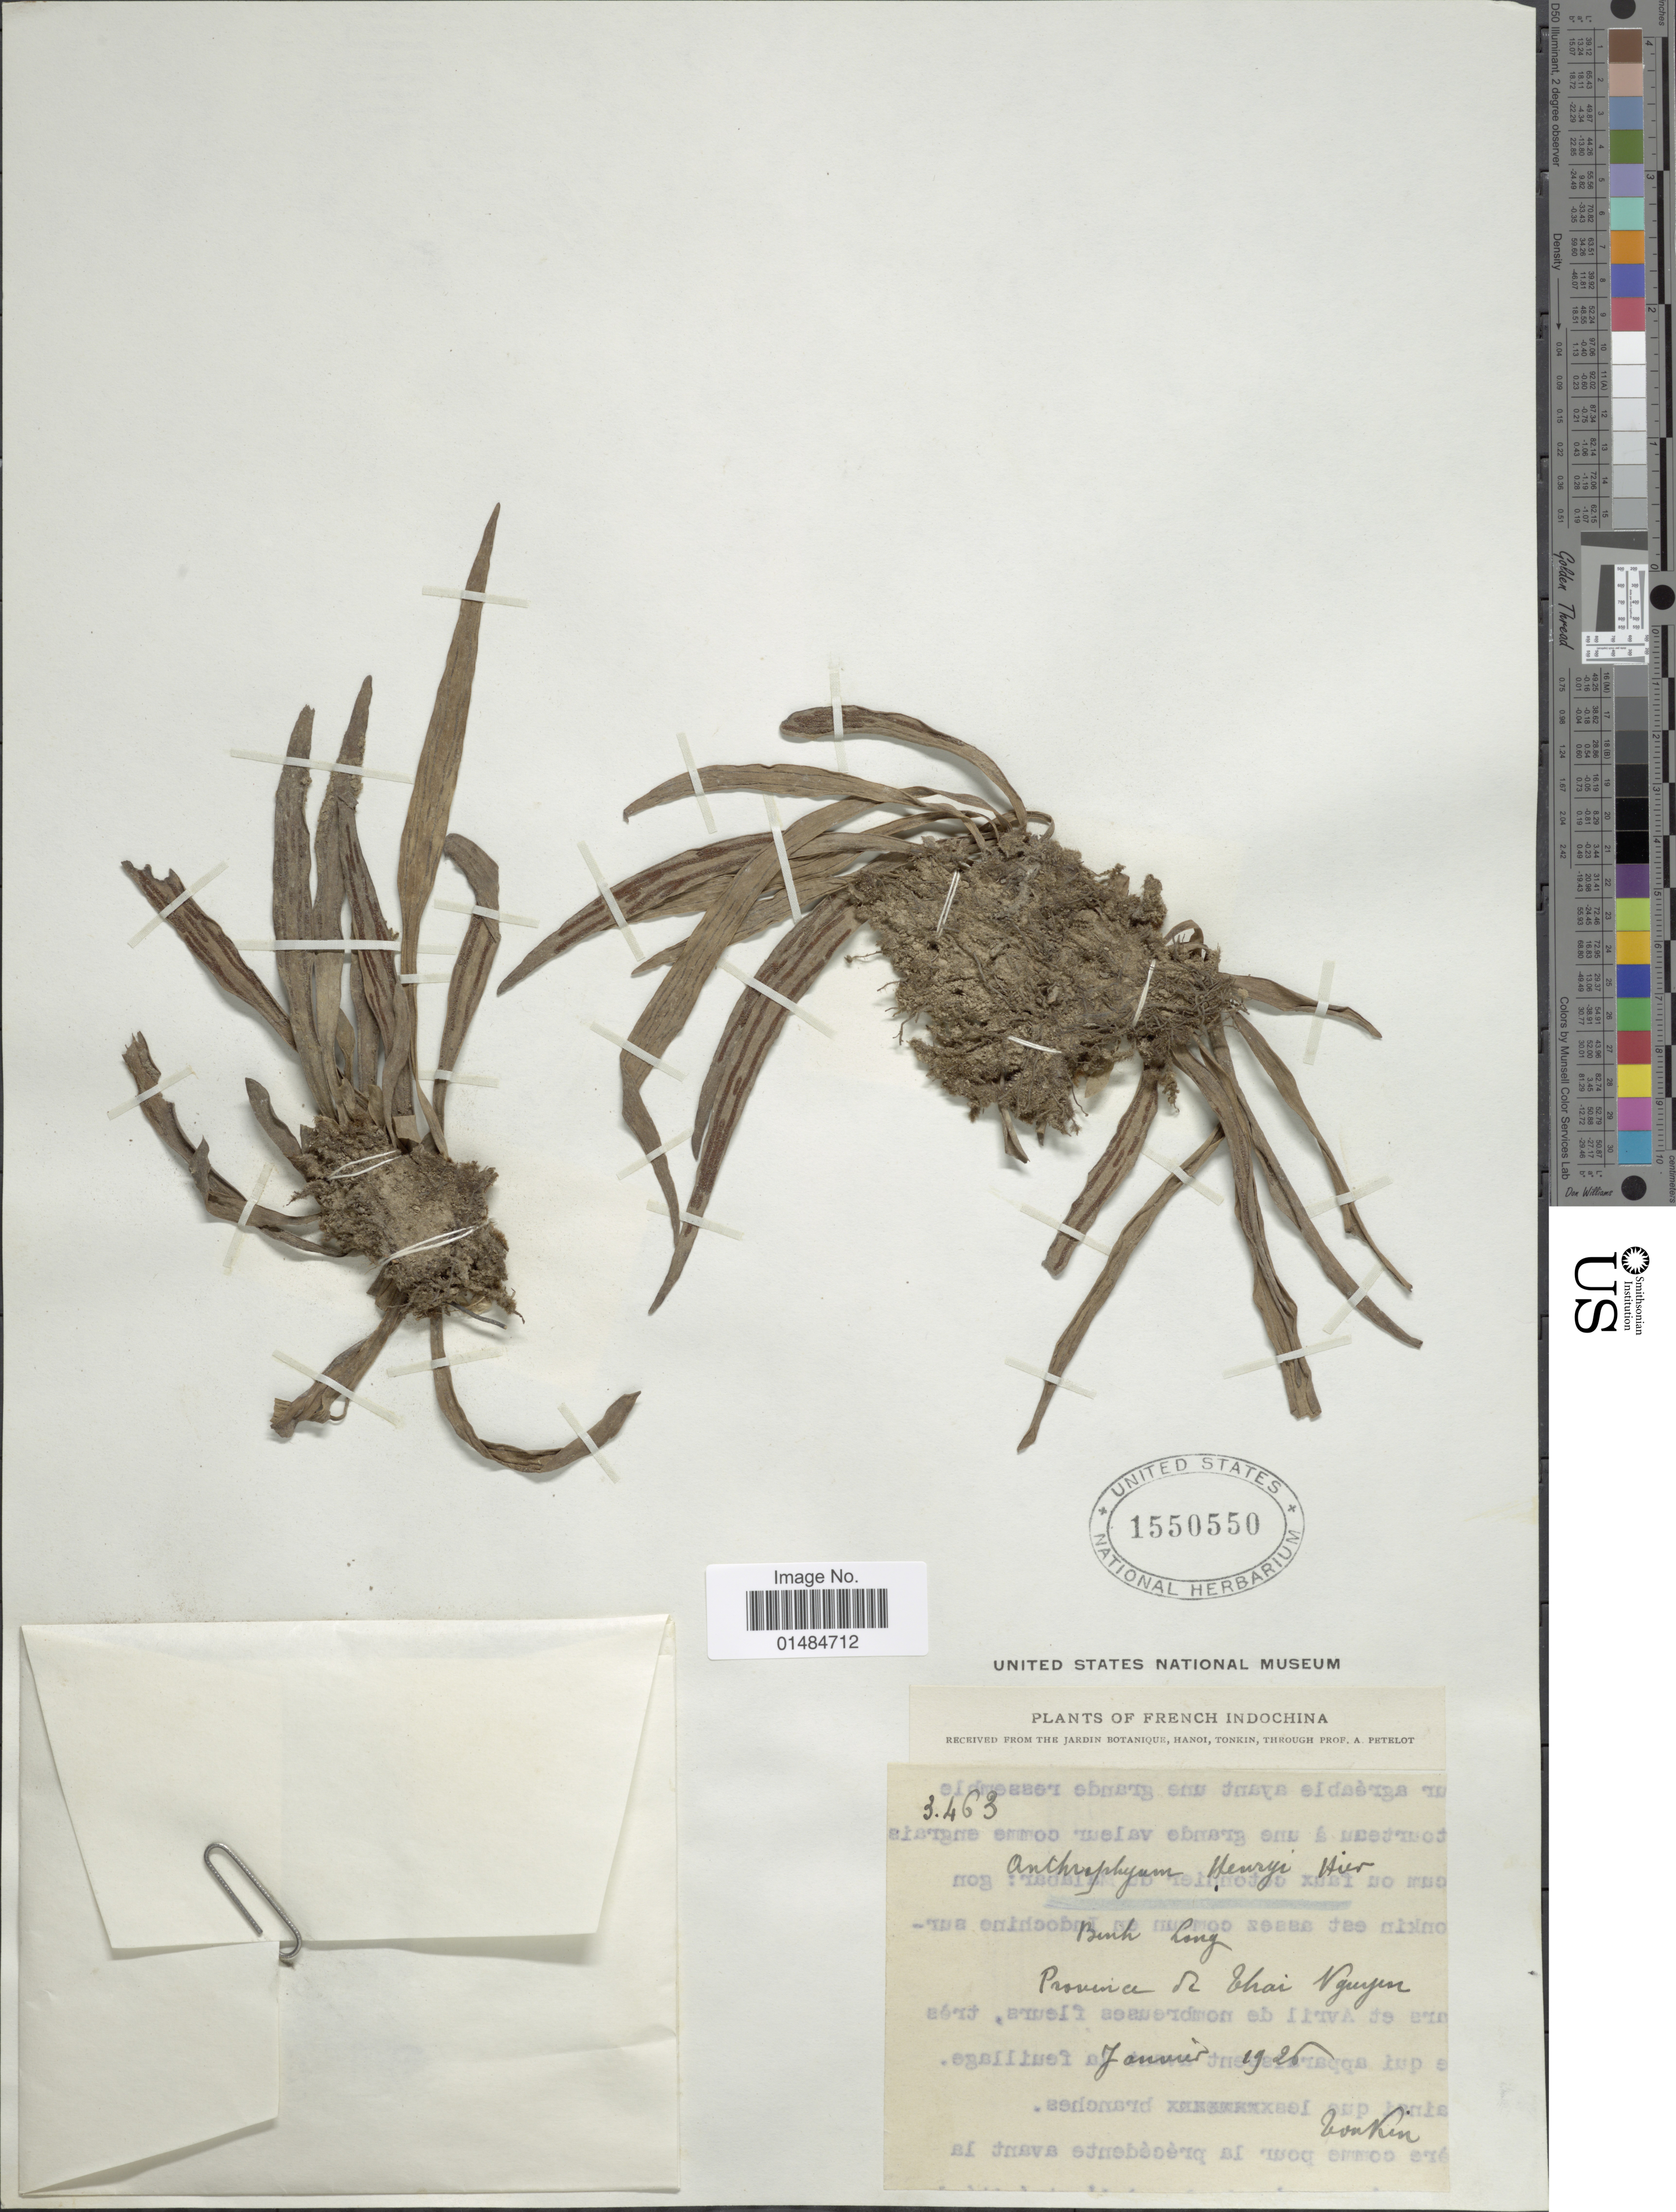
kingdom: Plantae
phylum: Tracheophyta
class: Polypodiopsida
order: Polypodiales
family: Pteridaceae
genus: Antrophyum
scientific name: Antrophyum henryi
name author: Hieron.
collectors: Vonkin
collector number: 3463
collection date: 1926-01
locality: French Indochina. Provincia de Bhai Nguyin [interpreted]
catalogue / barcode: US 1550550